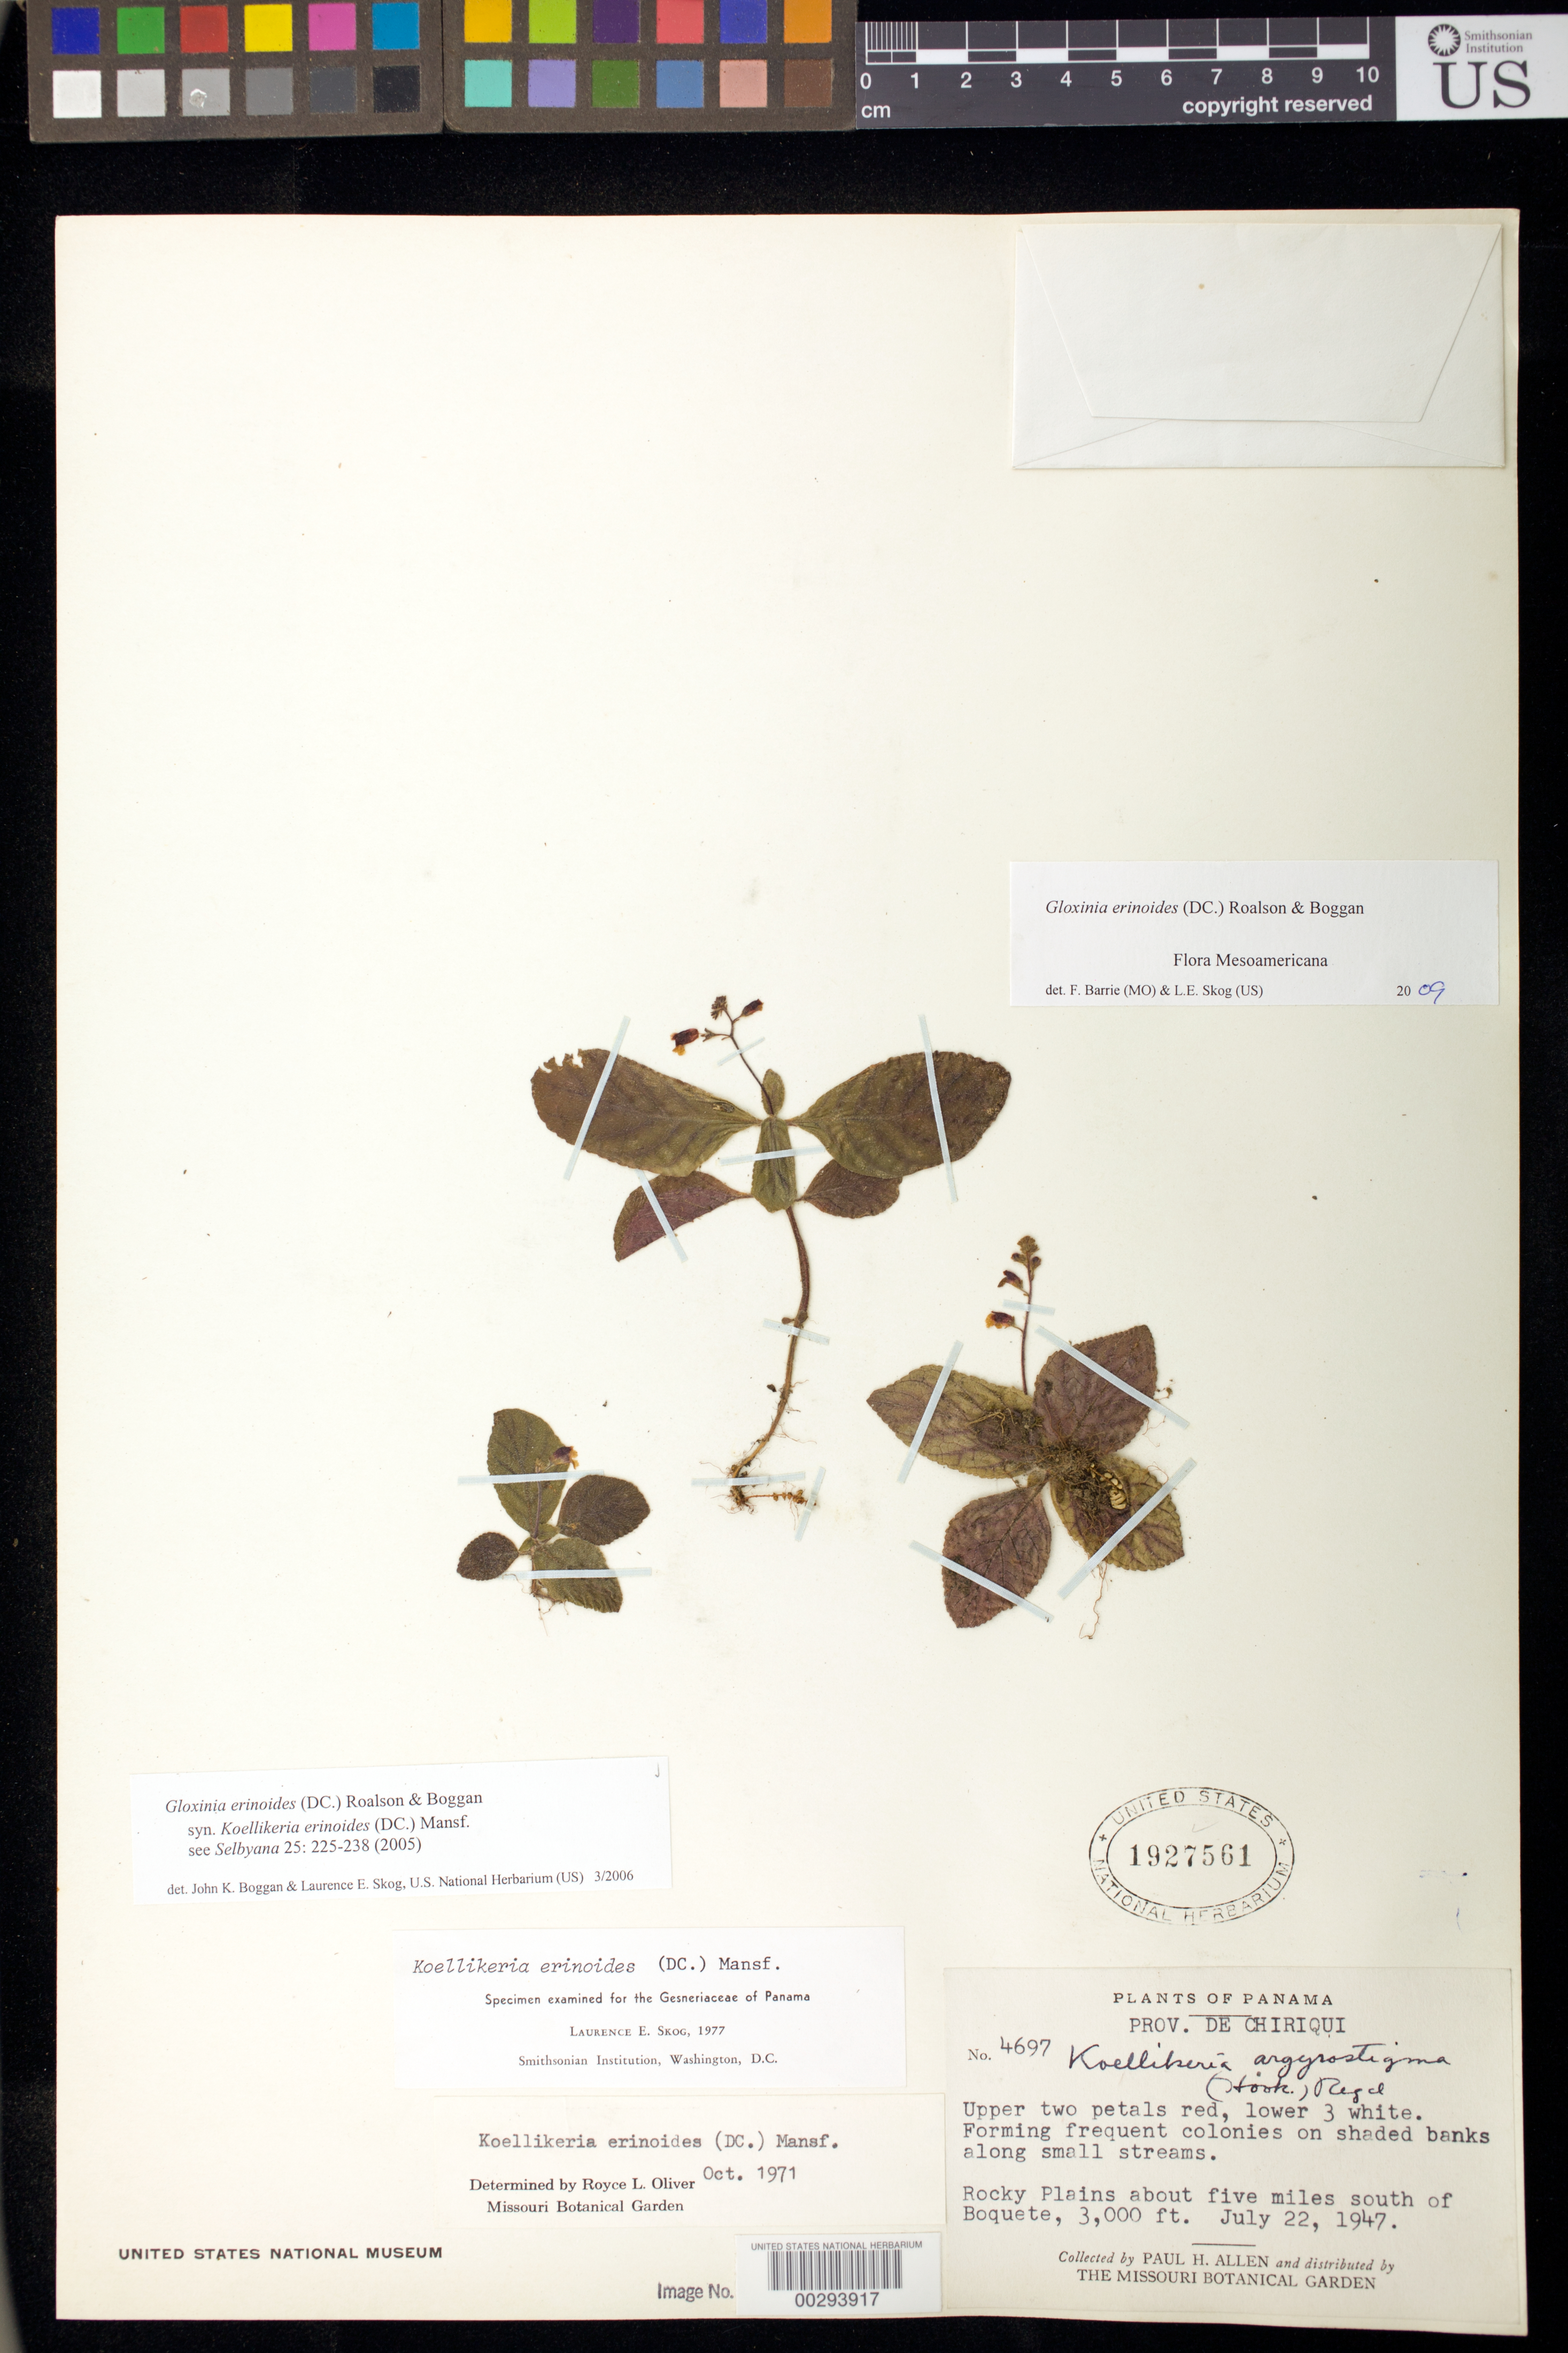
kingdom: Plantae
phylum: Tracheophyta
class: Magnoliopsida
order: Lamiales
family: Gesneriaceae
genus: Gloxinia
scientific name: Gloxinia erinoides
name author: (DC.) Roalson & Boggan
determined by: Boggan, J. K.; Skog, L. E.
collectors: P. H. Allen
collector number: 4697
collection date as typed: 22 Jul 1947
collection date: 1947-07-22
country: Panama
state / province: Chiriquí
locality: About 5 mi S of Boquete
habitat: Rocky plains; on shaded banks along small streams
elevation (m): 914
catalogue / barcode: US 1927561